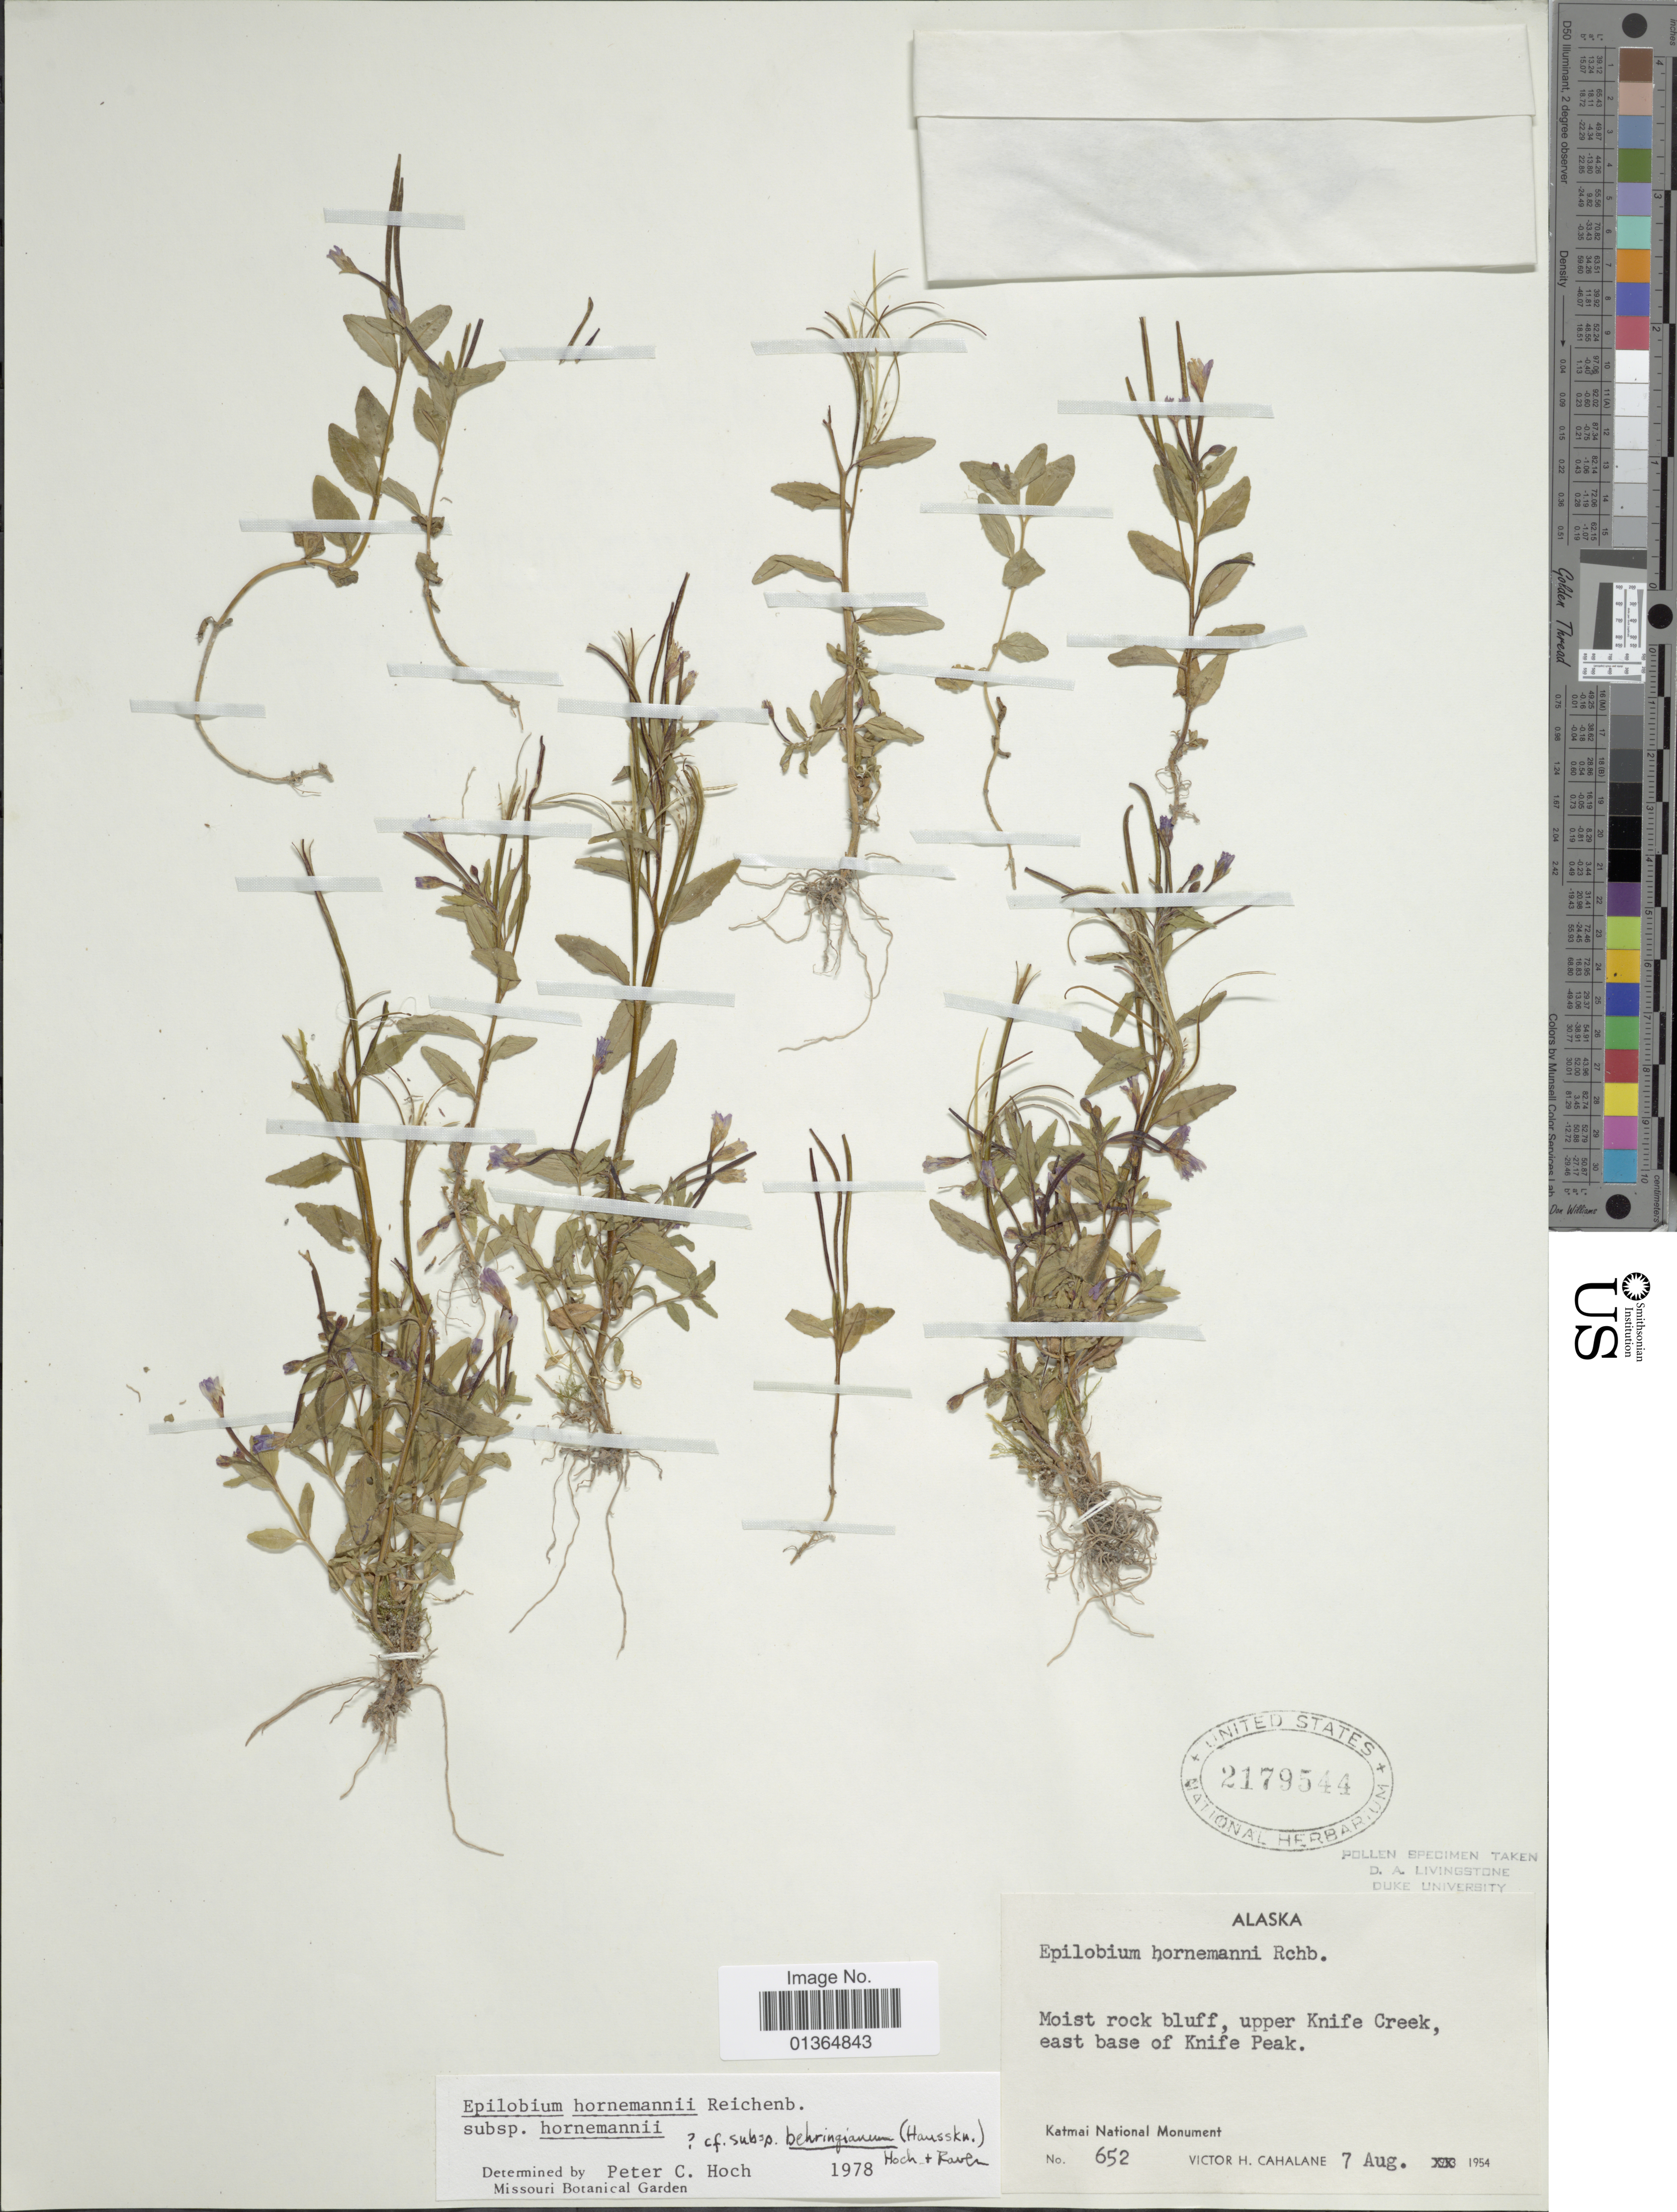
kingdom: Plantae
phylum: Tracheophyta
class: Magnoliopsida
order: Myrtales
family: Onagraceae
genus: Epilobium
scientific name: Epilobium hornemannii subsp. hornemannii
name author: Rchb.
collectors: V. Cahalane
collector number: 652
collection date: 1954-08-07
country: United States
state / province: Alaska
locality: Moist rock bluff, upper Knife Creek, east base of Knife Peak. Katmai National Monument.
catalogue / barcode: US 2179544